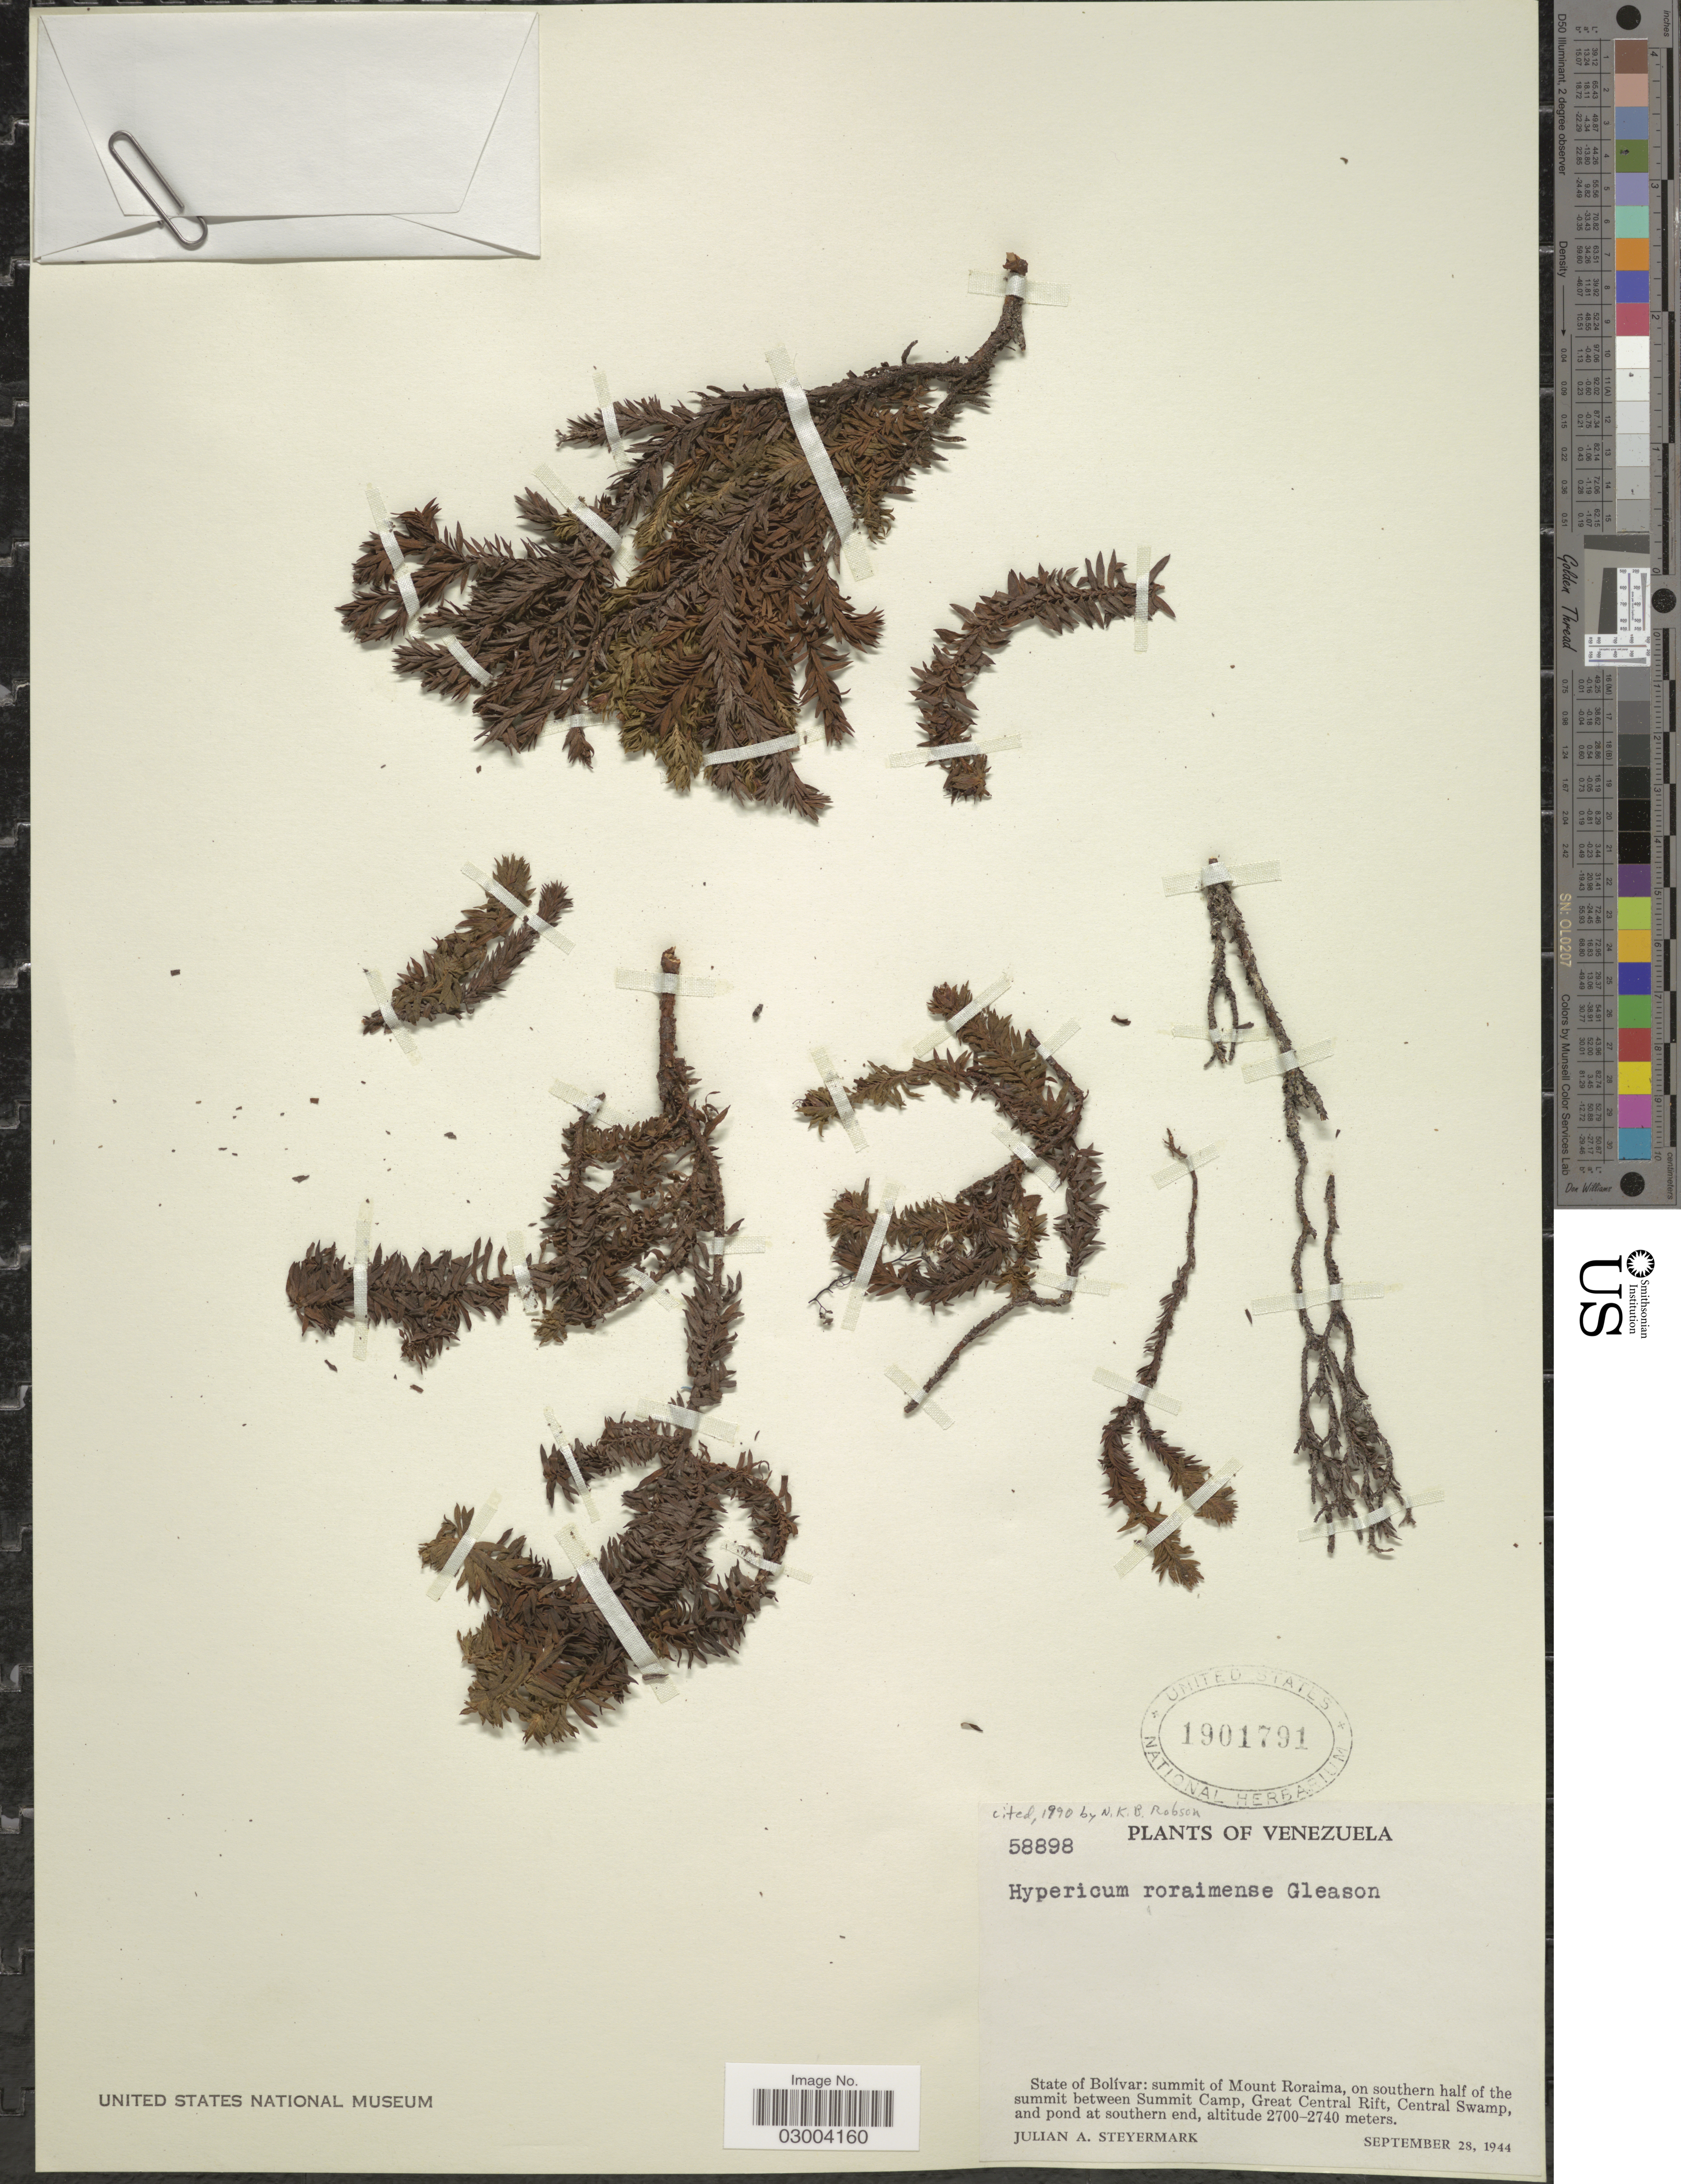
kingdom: Plantae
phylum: Tracheophyta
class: Magnoliopsida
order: Malpighiales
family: Hypericaceae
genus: Hypericum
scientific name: Hypericum roraimense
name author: Gleason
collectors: J. Steyermark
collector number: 58898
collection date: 1944-09-28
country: Venezuela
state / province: Bolivar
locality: State of Bolívar: summit of Mount Roraima, on southern half of the summit between Summit Camp, Great Central Rift, Central Swamp, and pont at southern end.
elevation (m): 2700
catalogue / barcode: US 1901791